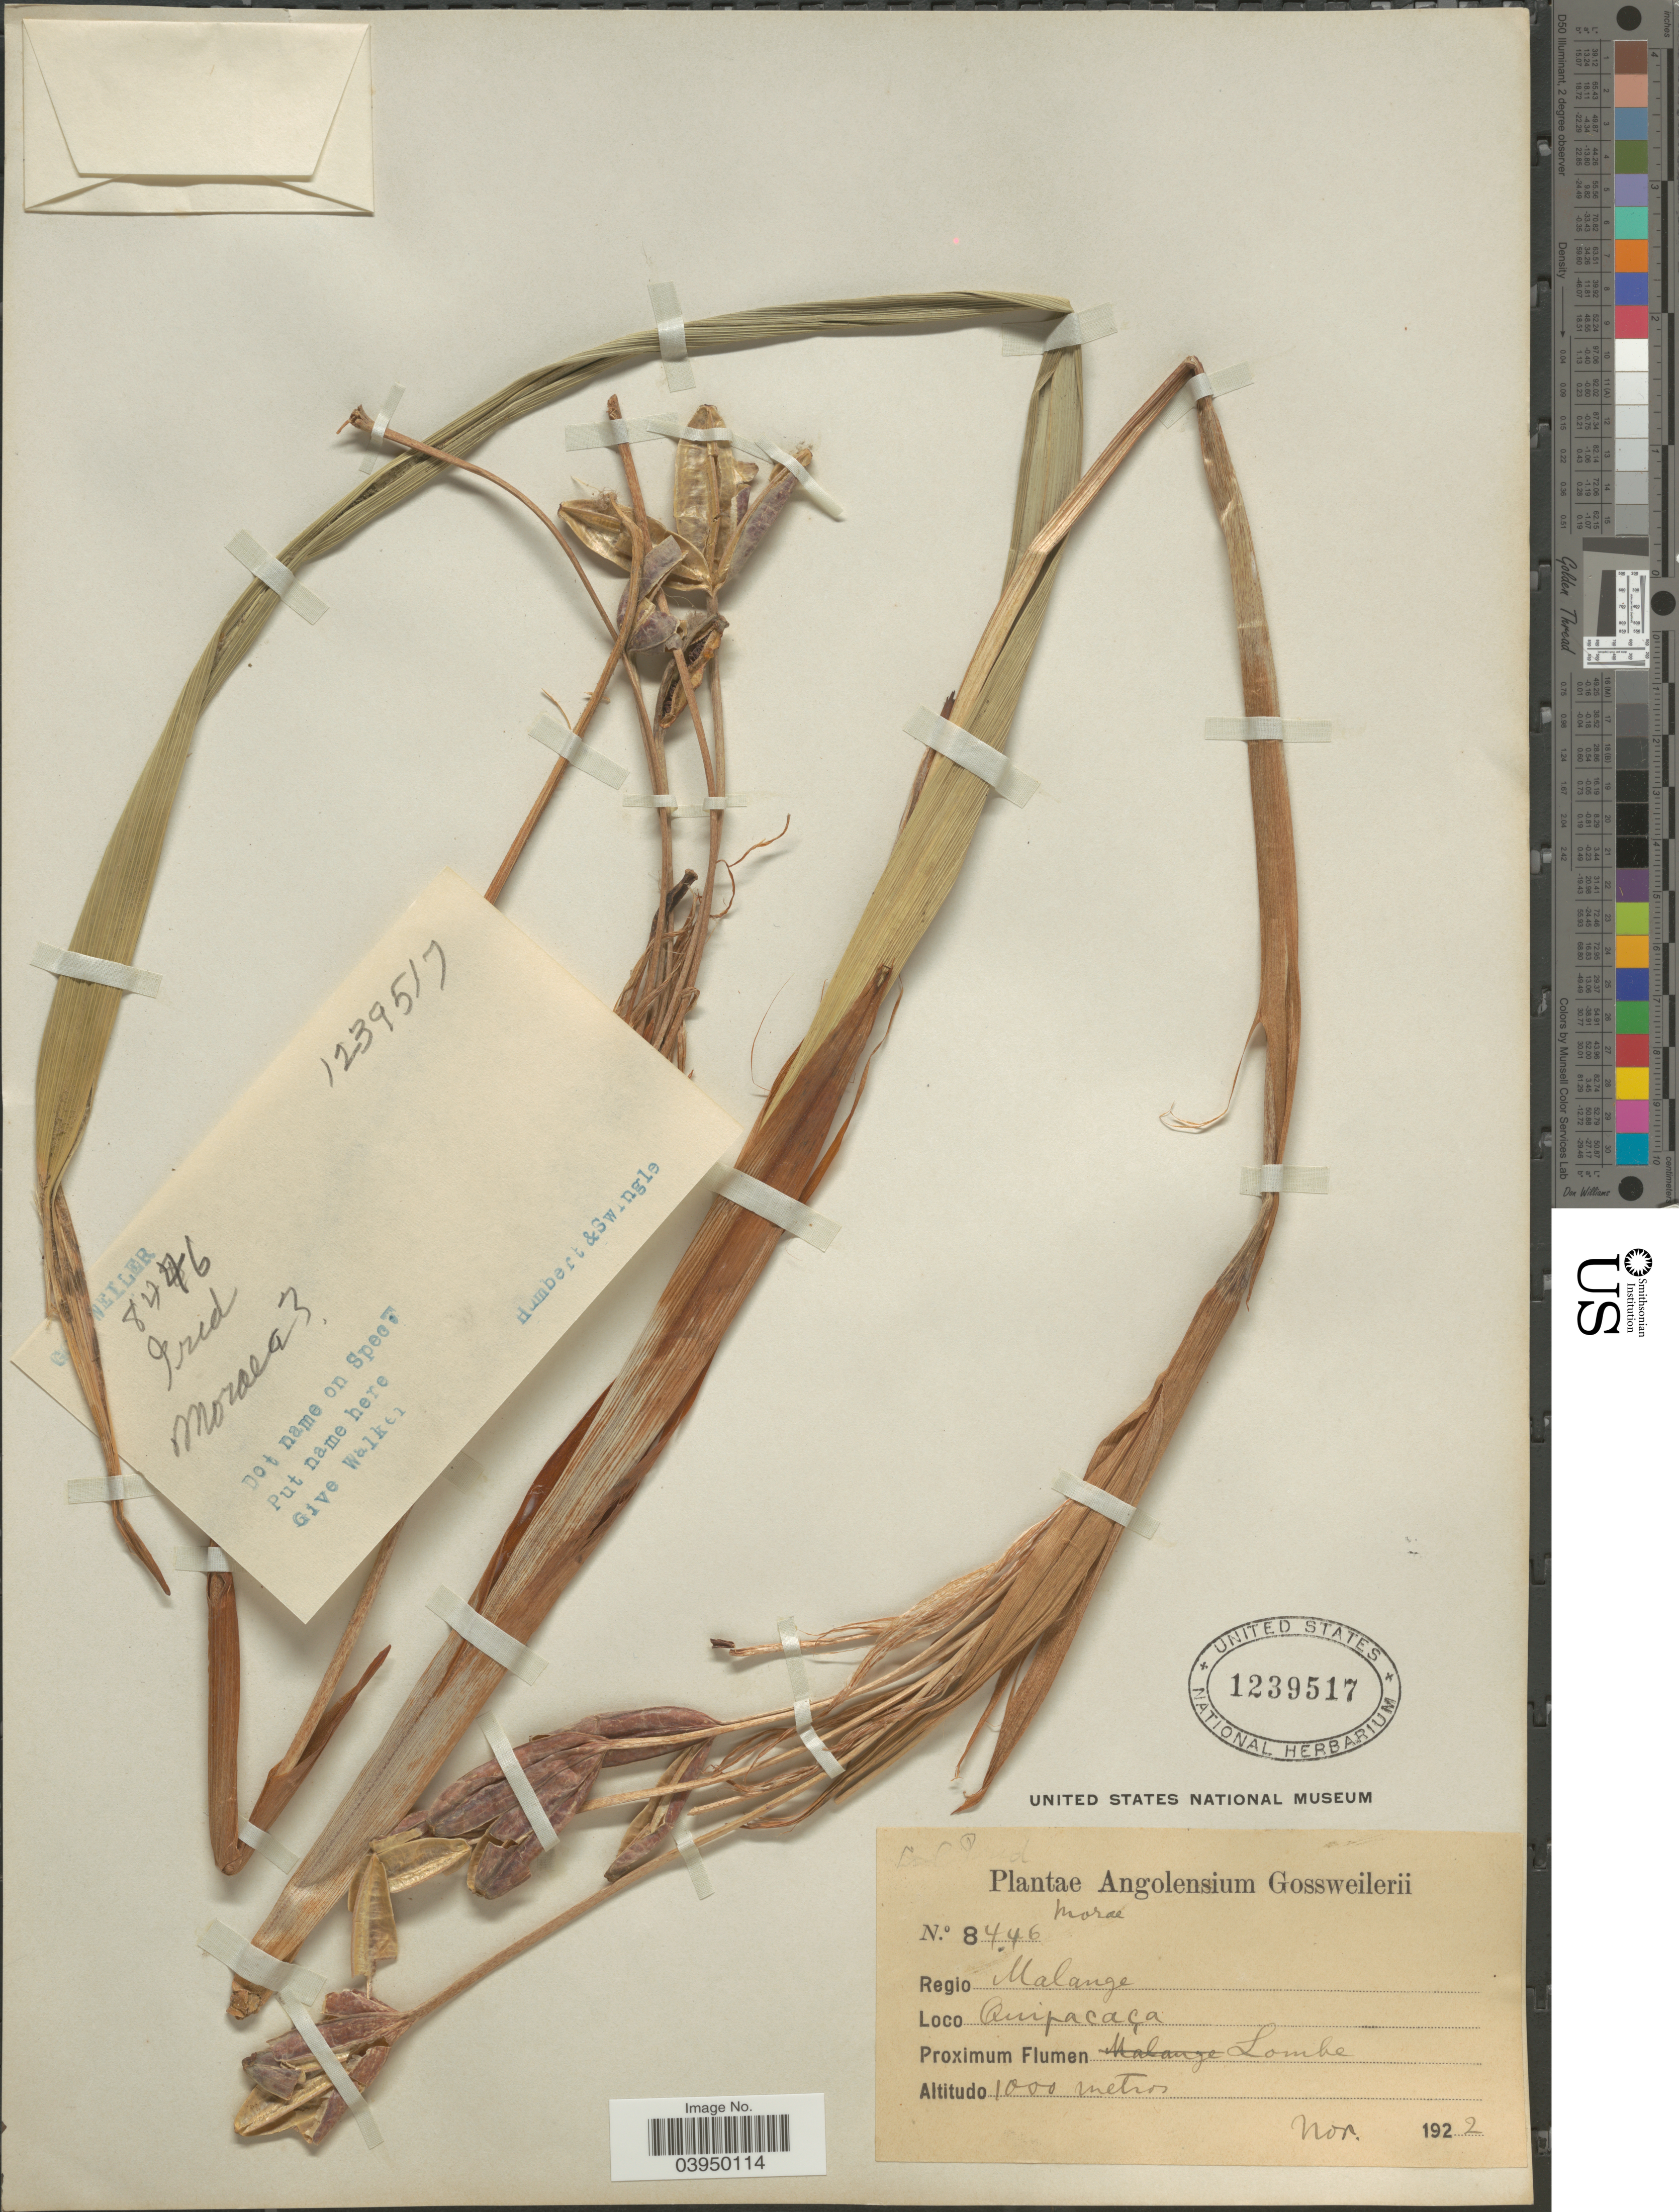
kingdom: Plantae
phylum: Tracheophyta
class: Liliopsida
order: Asparagales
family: Iridaceae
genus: Moraea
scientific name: Moraea sp.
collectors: -. Gossweiler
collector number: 8446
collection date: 1922-11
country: Angola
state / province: Malange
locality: Regio Malange. Quipacaça. Proximum Flumen Lombe.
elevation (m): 1000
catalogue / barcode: US 1239517